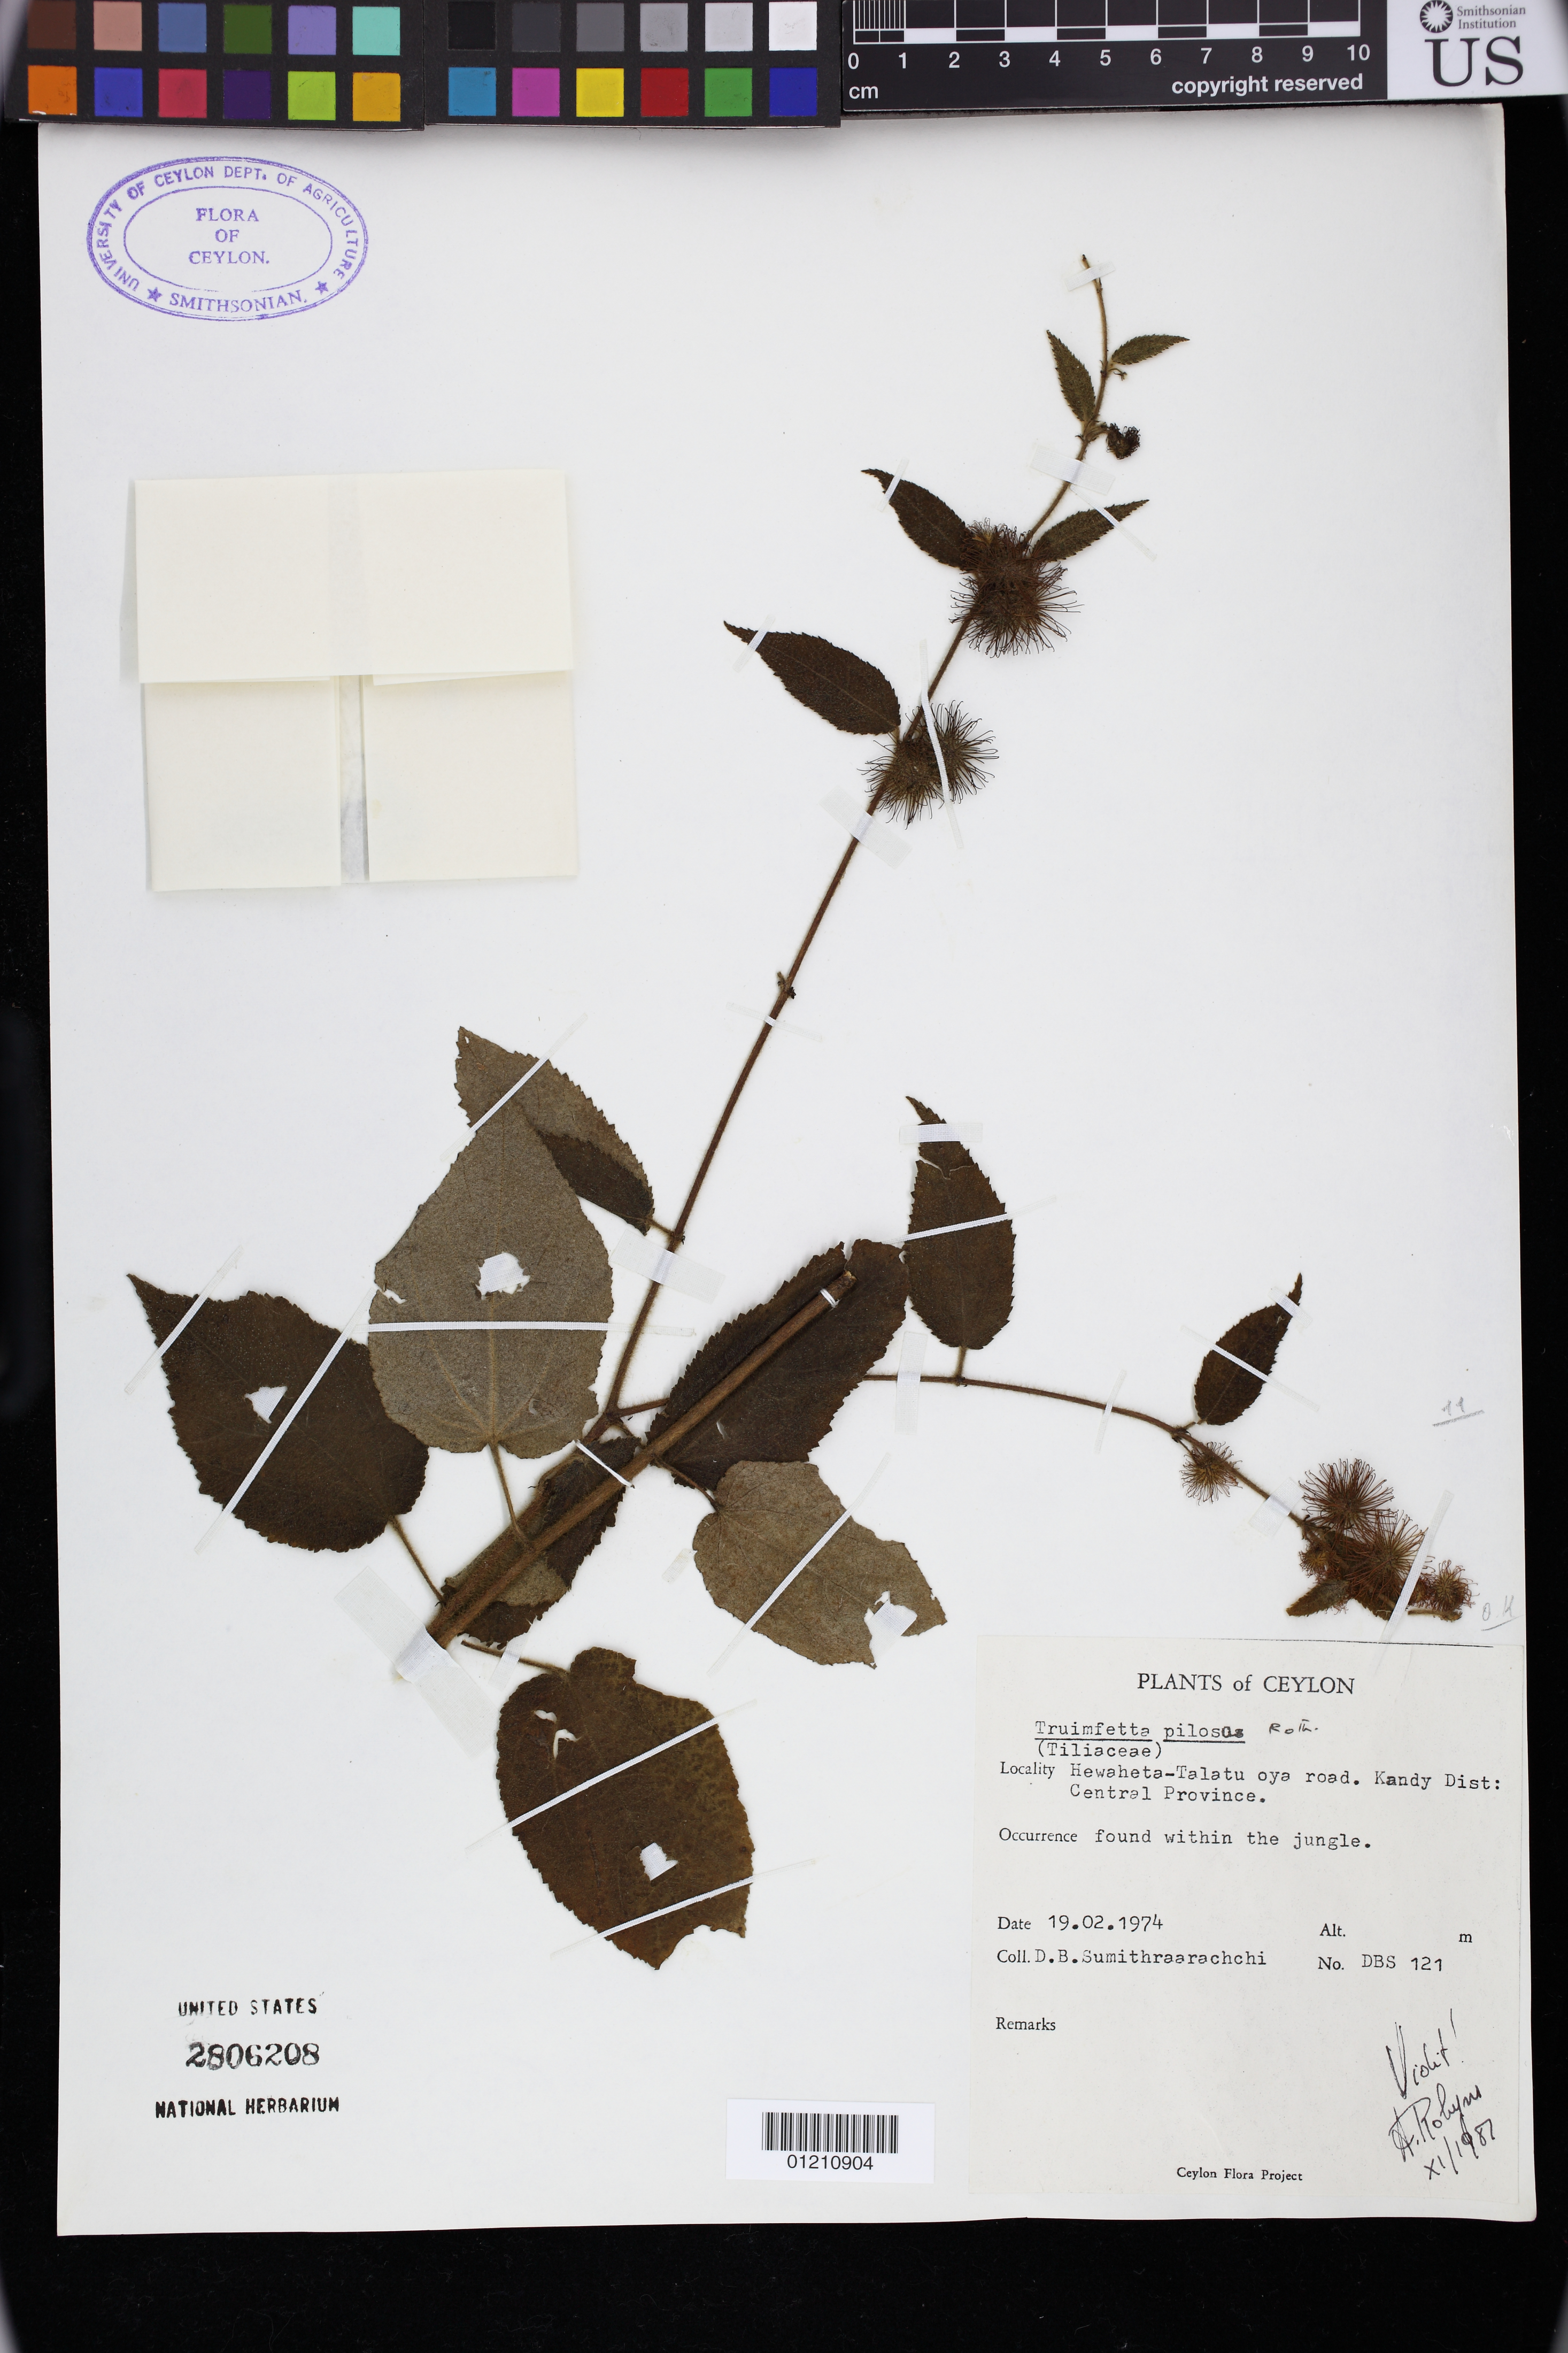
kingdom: Plantae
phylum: Tracheophyta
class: Magnoliopsida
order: Malvales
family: Malvaceae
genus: Triumfetta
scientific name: Triumfetta pilosa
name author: Roth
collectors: D. B. Sumithraarachchi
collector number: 121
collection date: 1974-02-19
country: Sri Lanka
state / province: Central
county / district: Kandy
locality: Hewaheta-Talatu Oya (oya) road.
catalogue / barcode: US 2806208